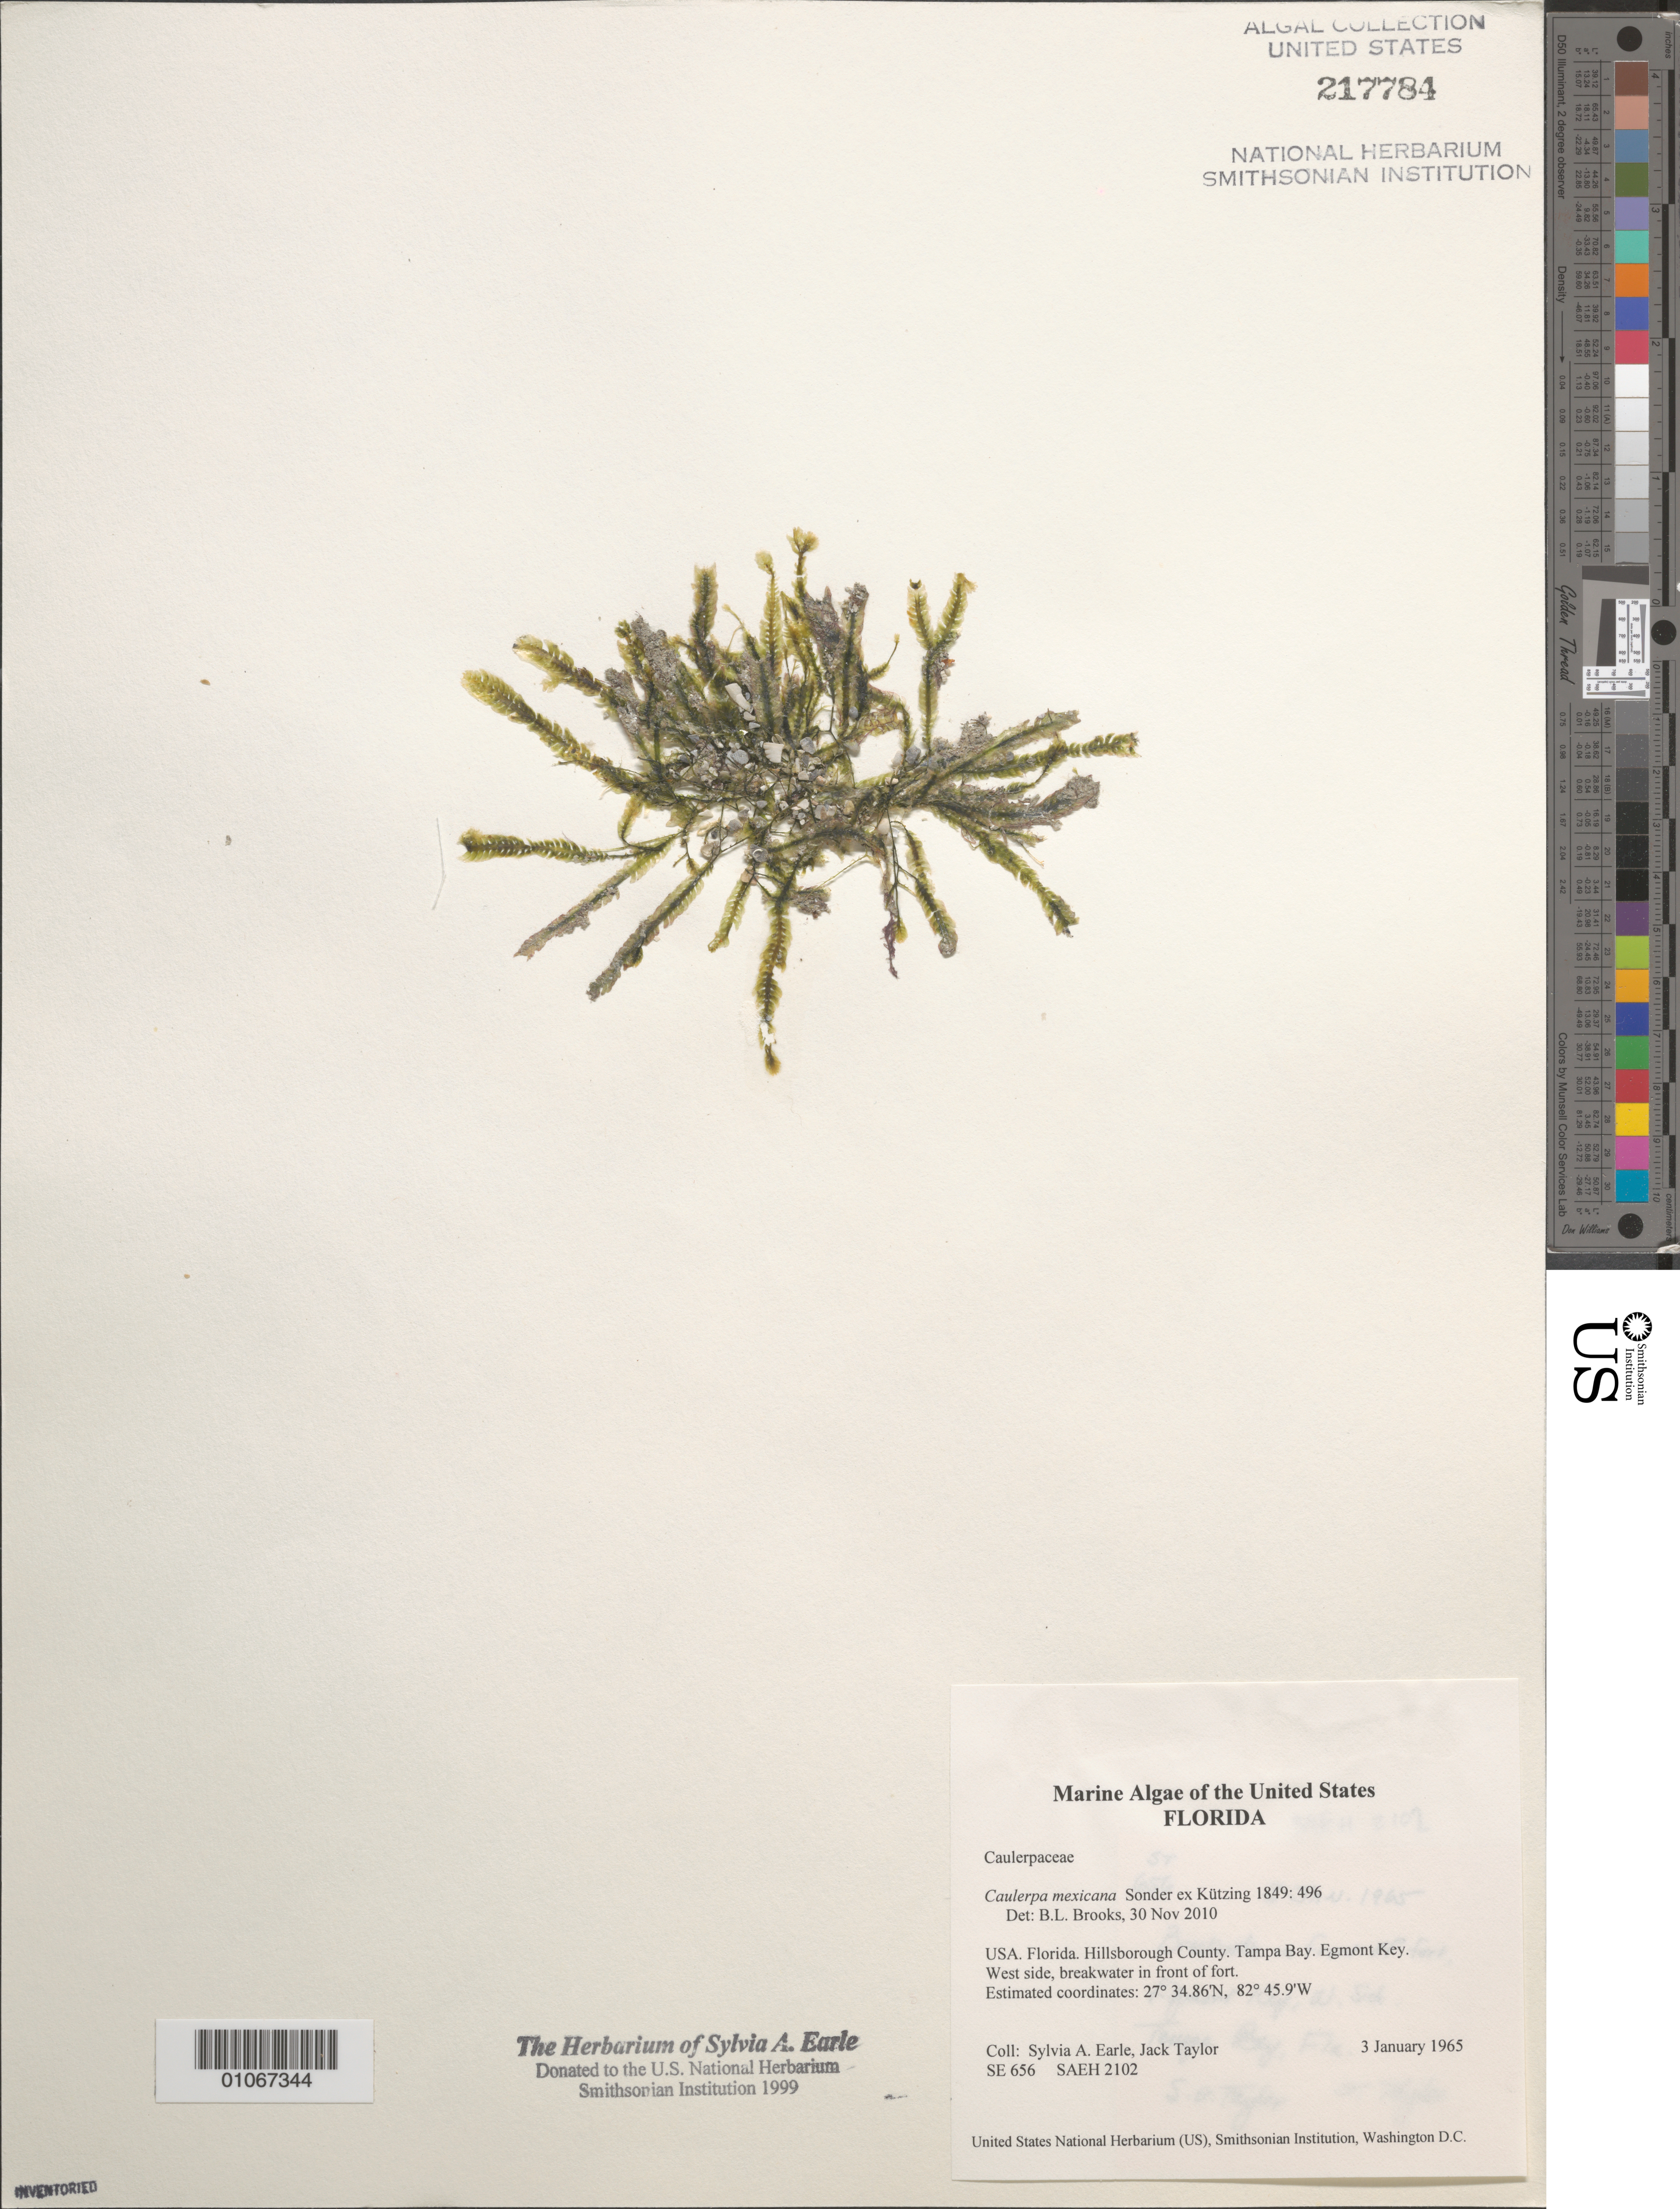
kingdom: Plantae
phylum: Chlorophyta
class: Ulvophyceae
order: Bryopsidales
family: Caulerpaceae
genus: Caulerpa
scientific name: Caulerpa mexicana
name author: Sond. ex Kütz.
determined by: Brooks, B. L., (BOT), Smithsonian Institution - National Museum of Natural History (UNITED STATES)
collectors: S. A. Earle & J. L. Taylor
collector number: SE 656 & SAEH 2102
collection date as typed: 03 Jan 1965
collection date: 1965-01-03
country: United States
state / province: Florida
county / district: Hillsborough County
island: Egmont Key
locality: Tampa Bay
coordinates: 27 34.86'N, 82 45.9'W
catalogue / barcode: US 217784